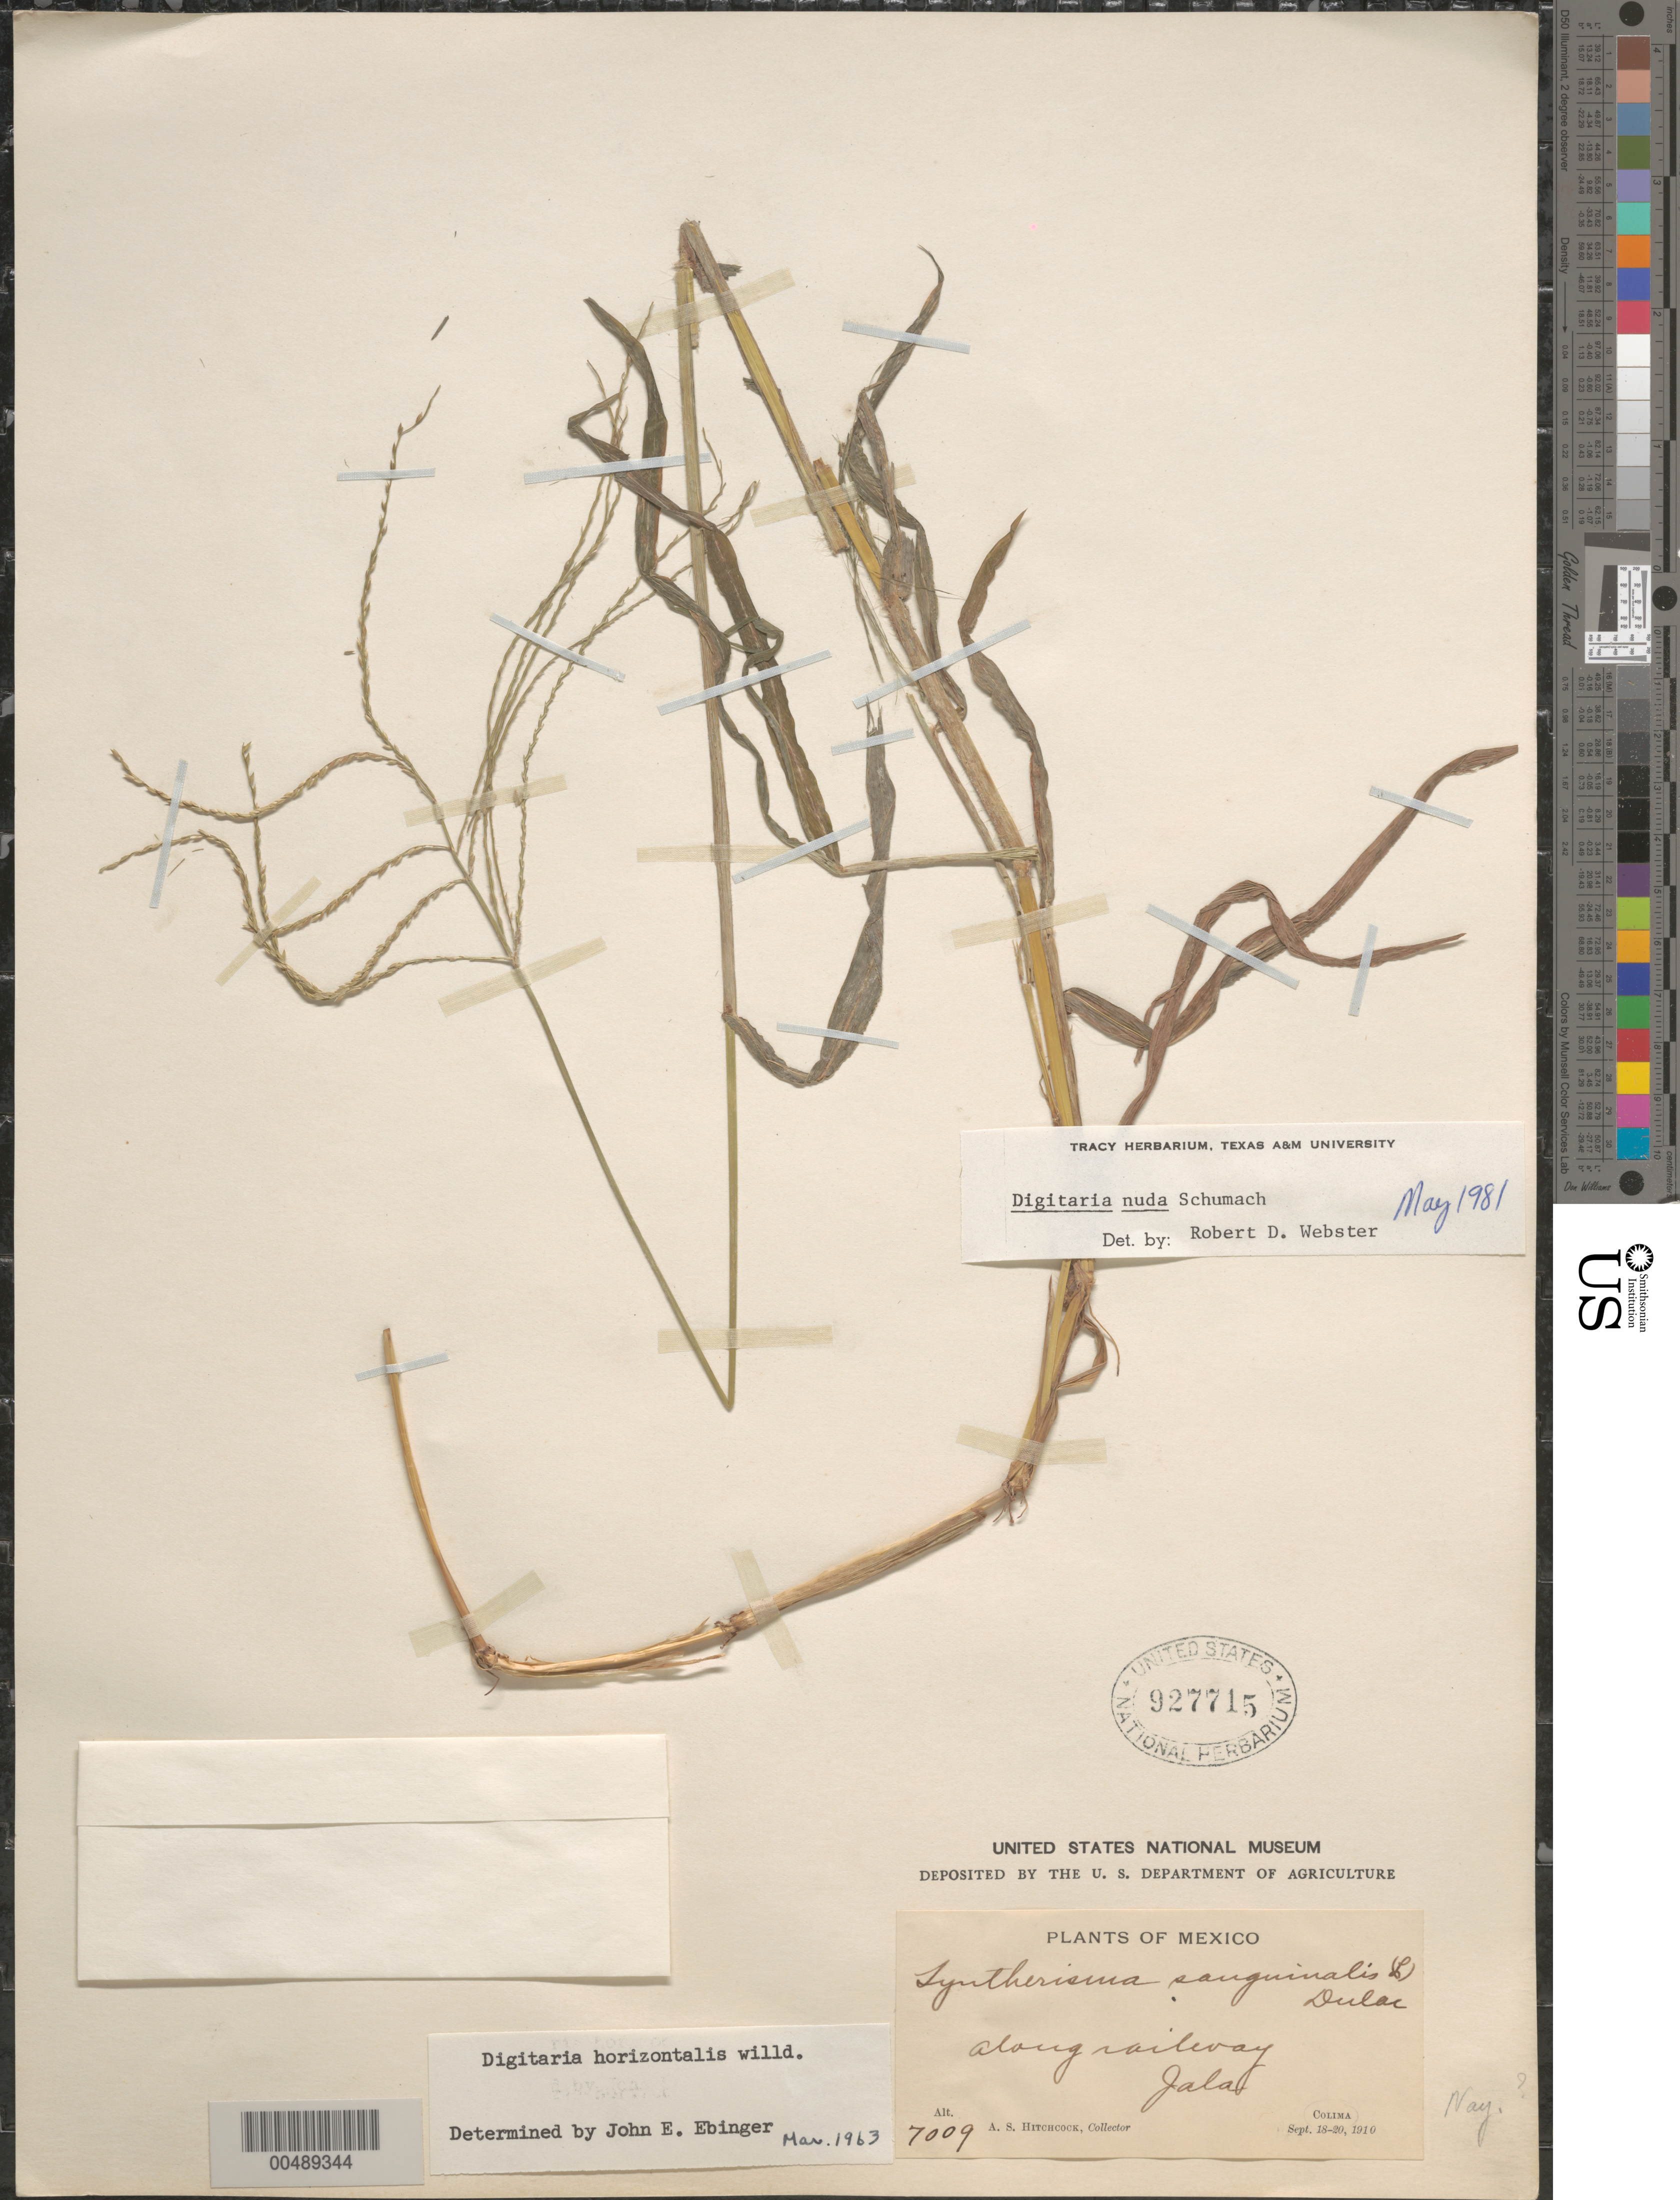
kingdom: Plantae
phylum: Tracheophyta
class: Liliopsida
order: Poales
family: Poaceae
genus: Digitaria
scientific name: Digitaria nuda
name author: Schumach.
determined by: Webster, Robert D.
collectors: A. S. Hitchcock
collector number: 7009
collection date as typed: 18 Sep 1910 to 20 Sep 1910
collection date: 1910-09-18/1910-09-20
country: Mexico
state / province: Colima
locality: Jala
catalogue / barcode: US 927715